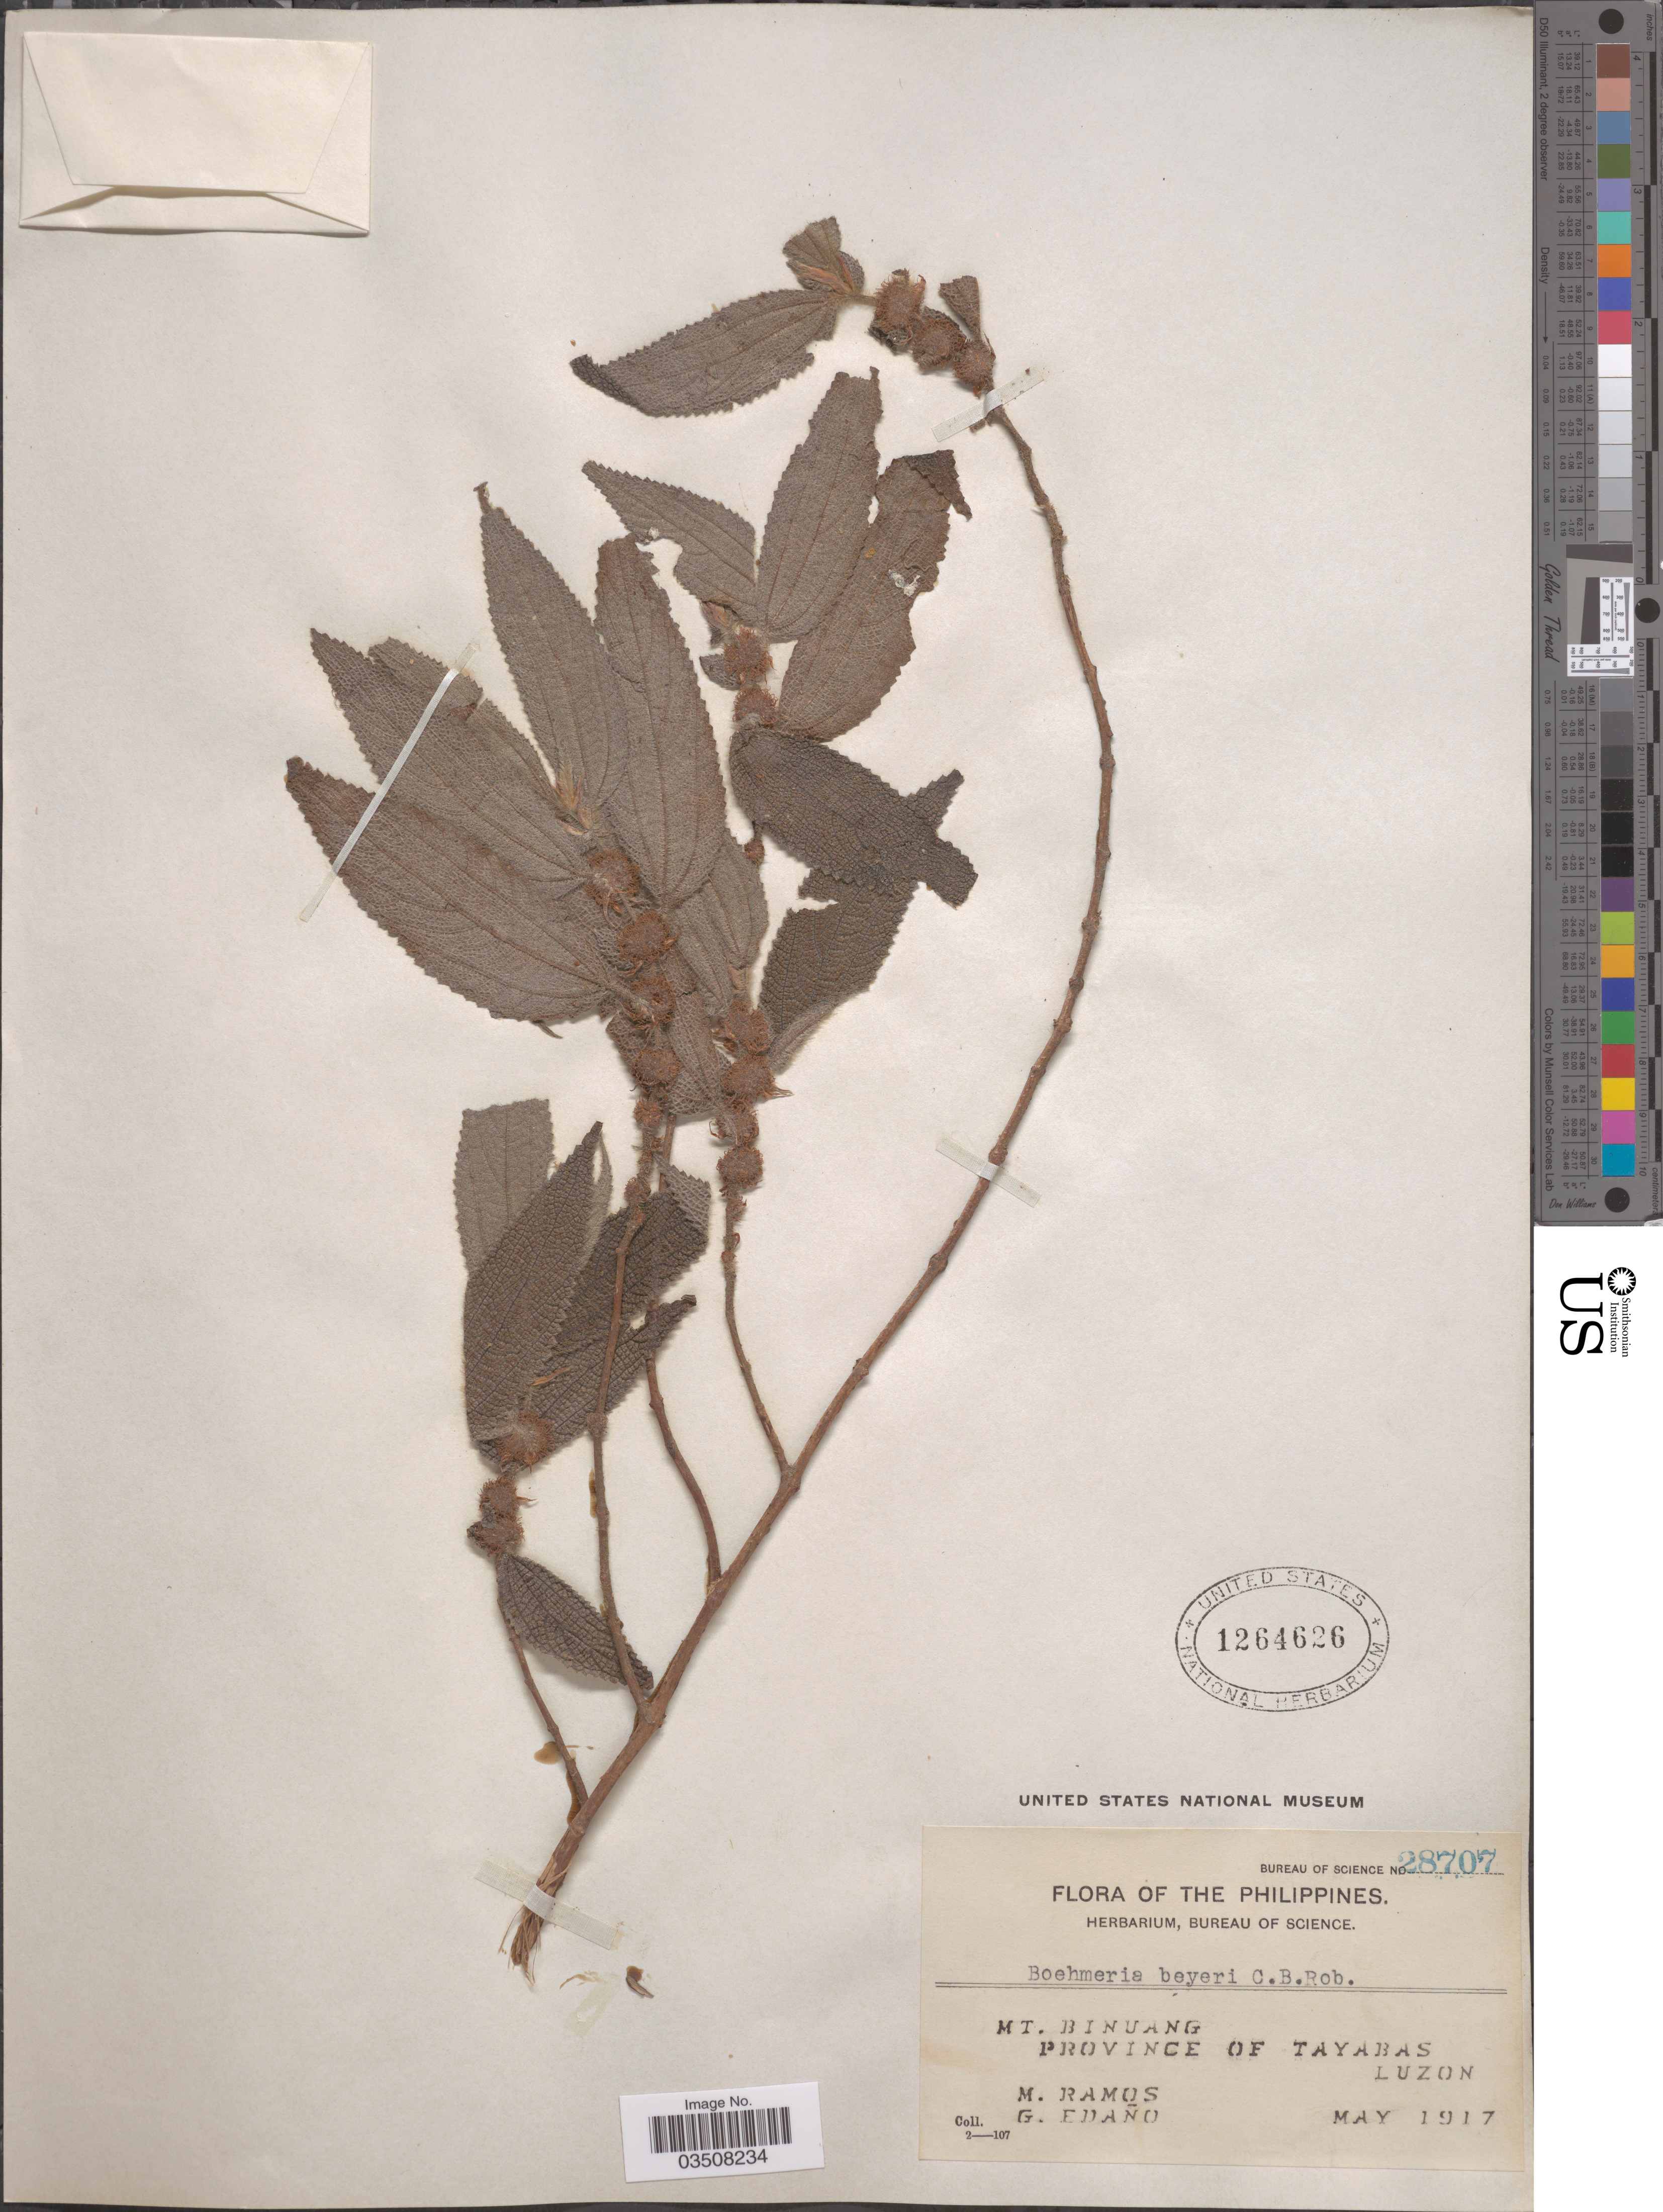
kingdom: Plantae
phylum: Tracheophyta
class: Magnoliopsida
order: Rosales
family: Urticaceae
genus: Boehmeria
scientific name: Boehmeria beyeri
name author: C.B. Rob.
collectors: M. Ramos & G. Edaño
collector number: Bureau of Science 28707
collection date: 1917-05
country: Philippines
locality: Mt. Binuang, Province of Tayabas, Luzon.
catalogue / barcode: US 1264626